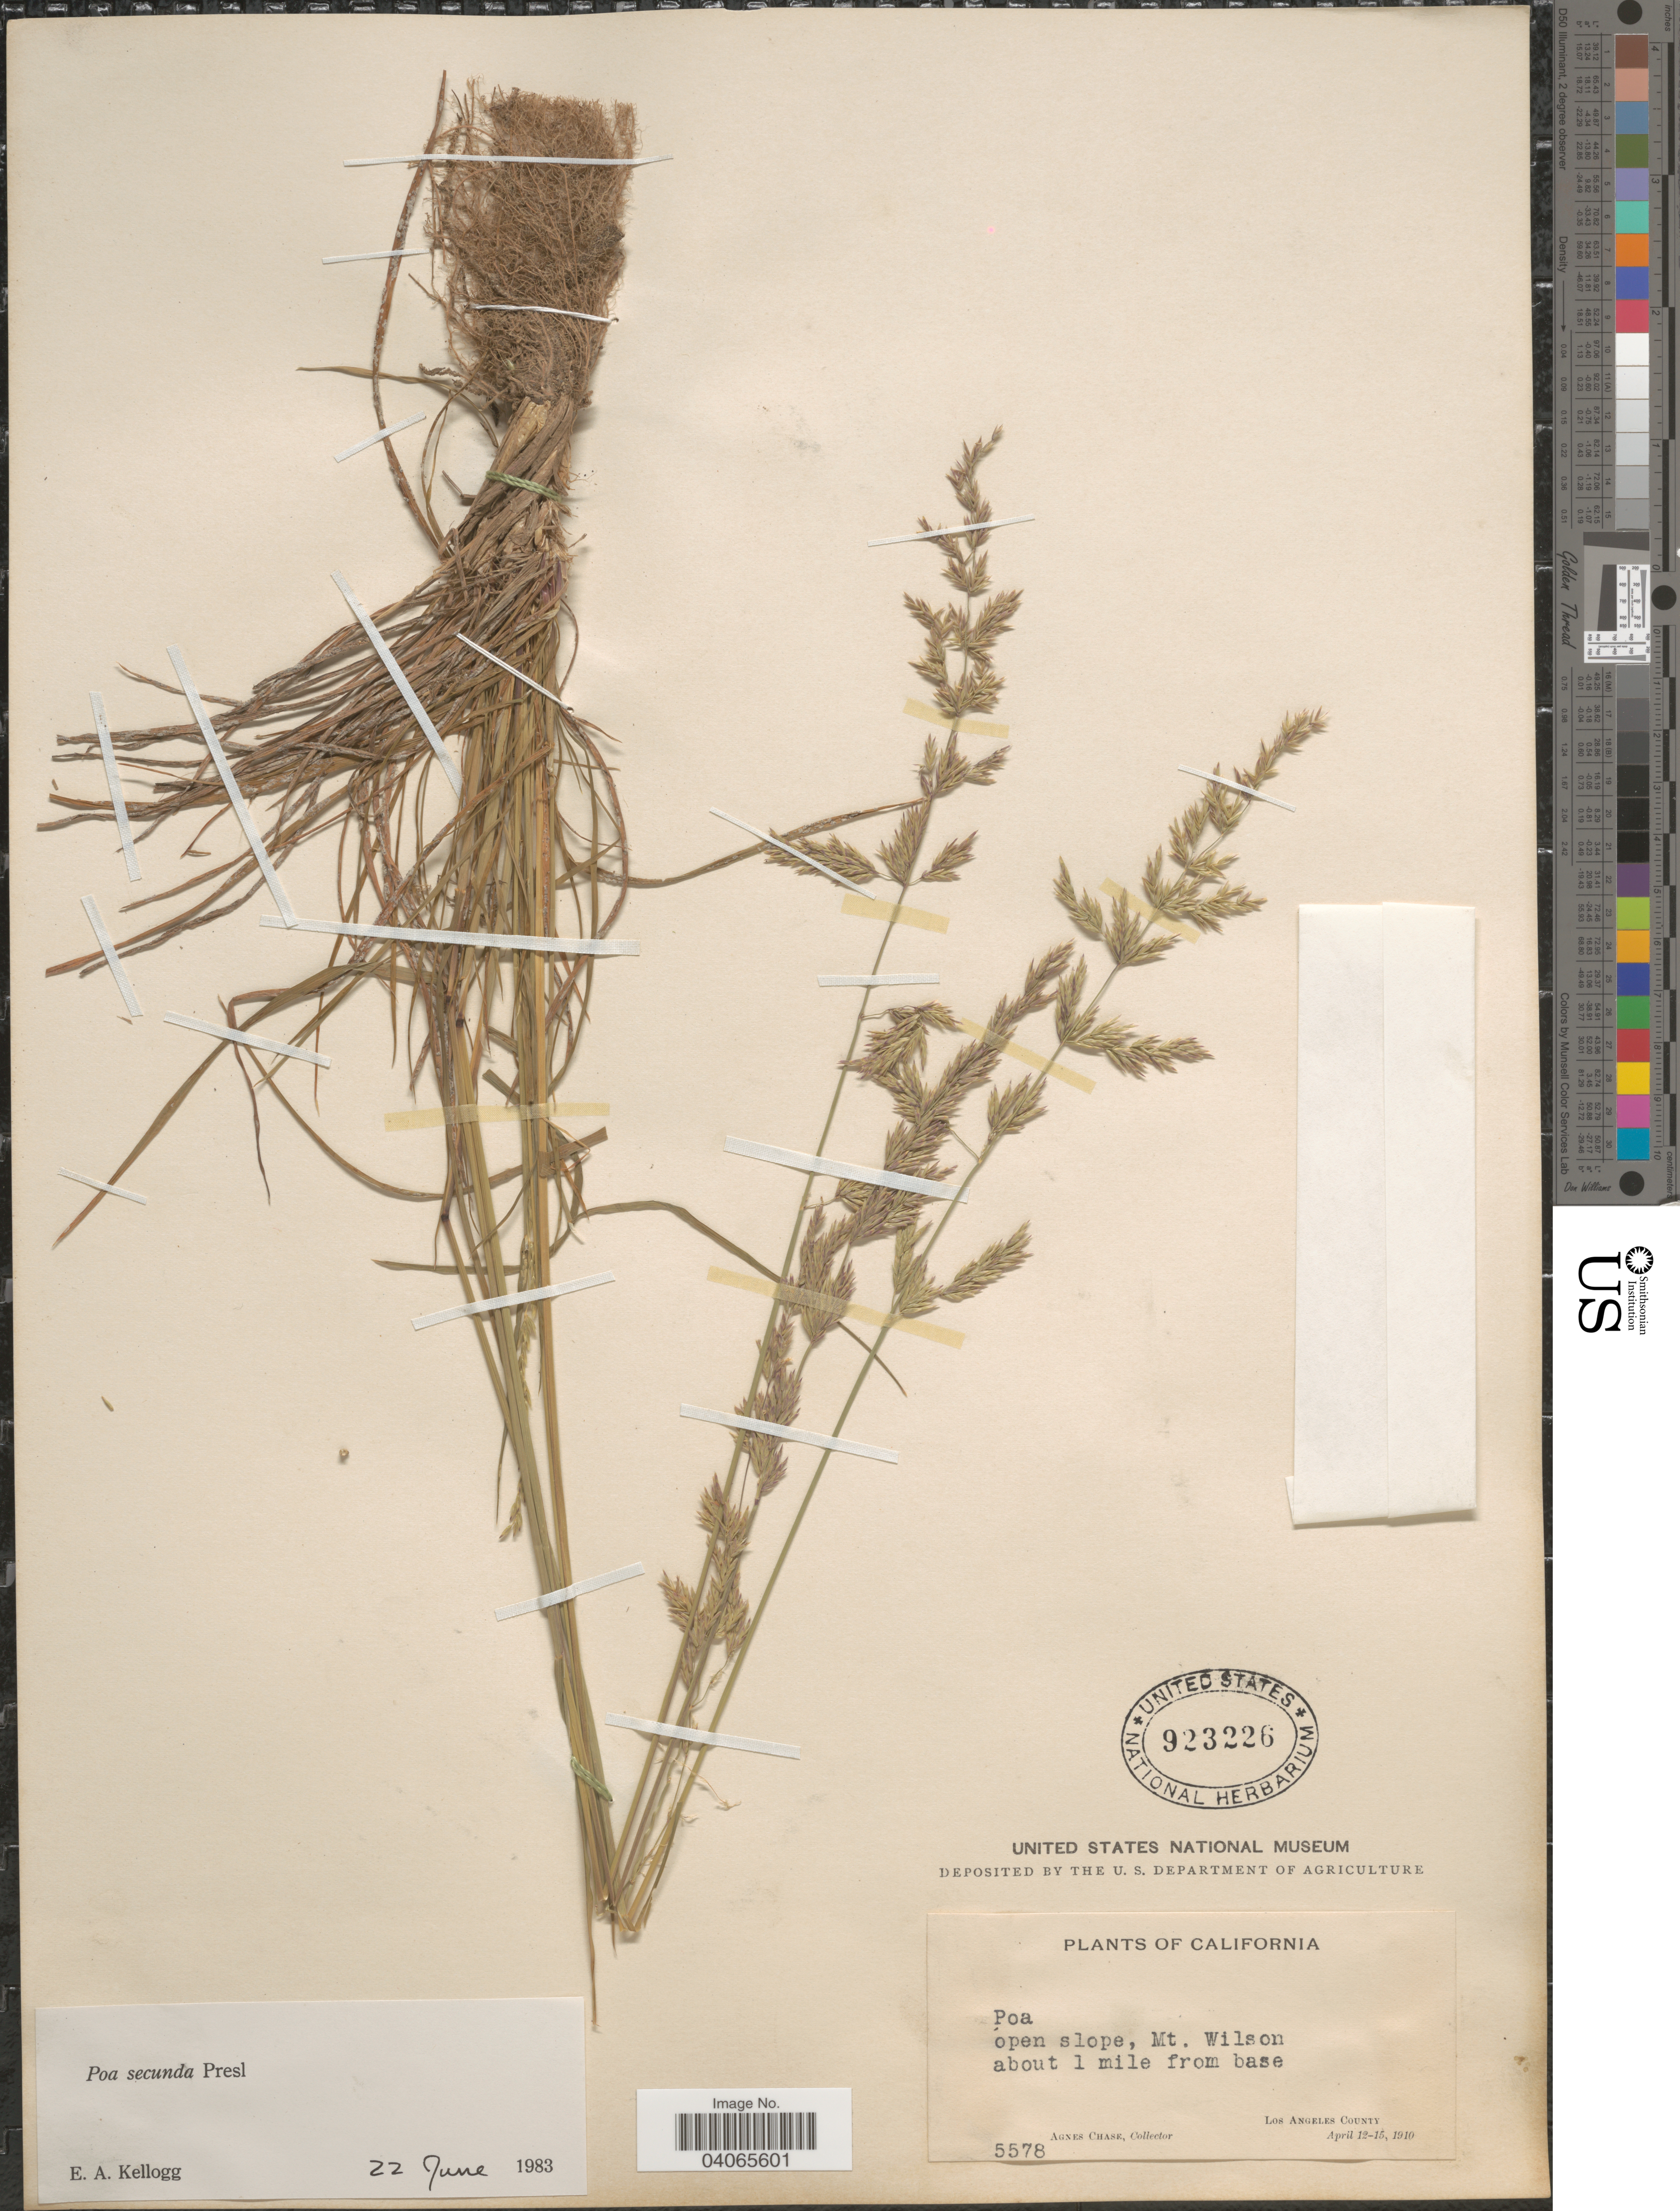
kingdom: Plantae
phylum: Tracheophyta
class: Liliopsida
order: Poales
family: Poaceae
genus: Poa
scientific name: Poa secunda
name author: J. Presl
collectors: A. Chase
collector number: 5578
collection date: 1910-04-12/1910-04-15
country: United States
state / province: California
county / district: Los Angeles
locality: Open slope, Mt. Wilson about 1 mile from base. Los Angeles County.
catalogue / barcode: US 923226